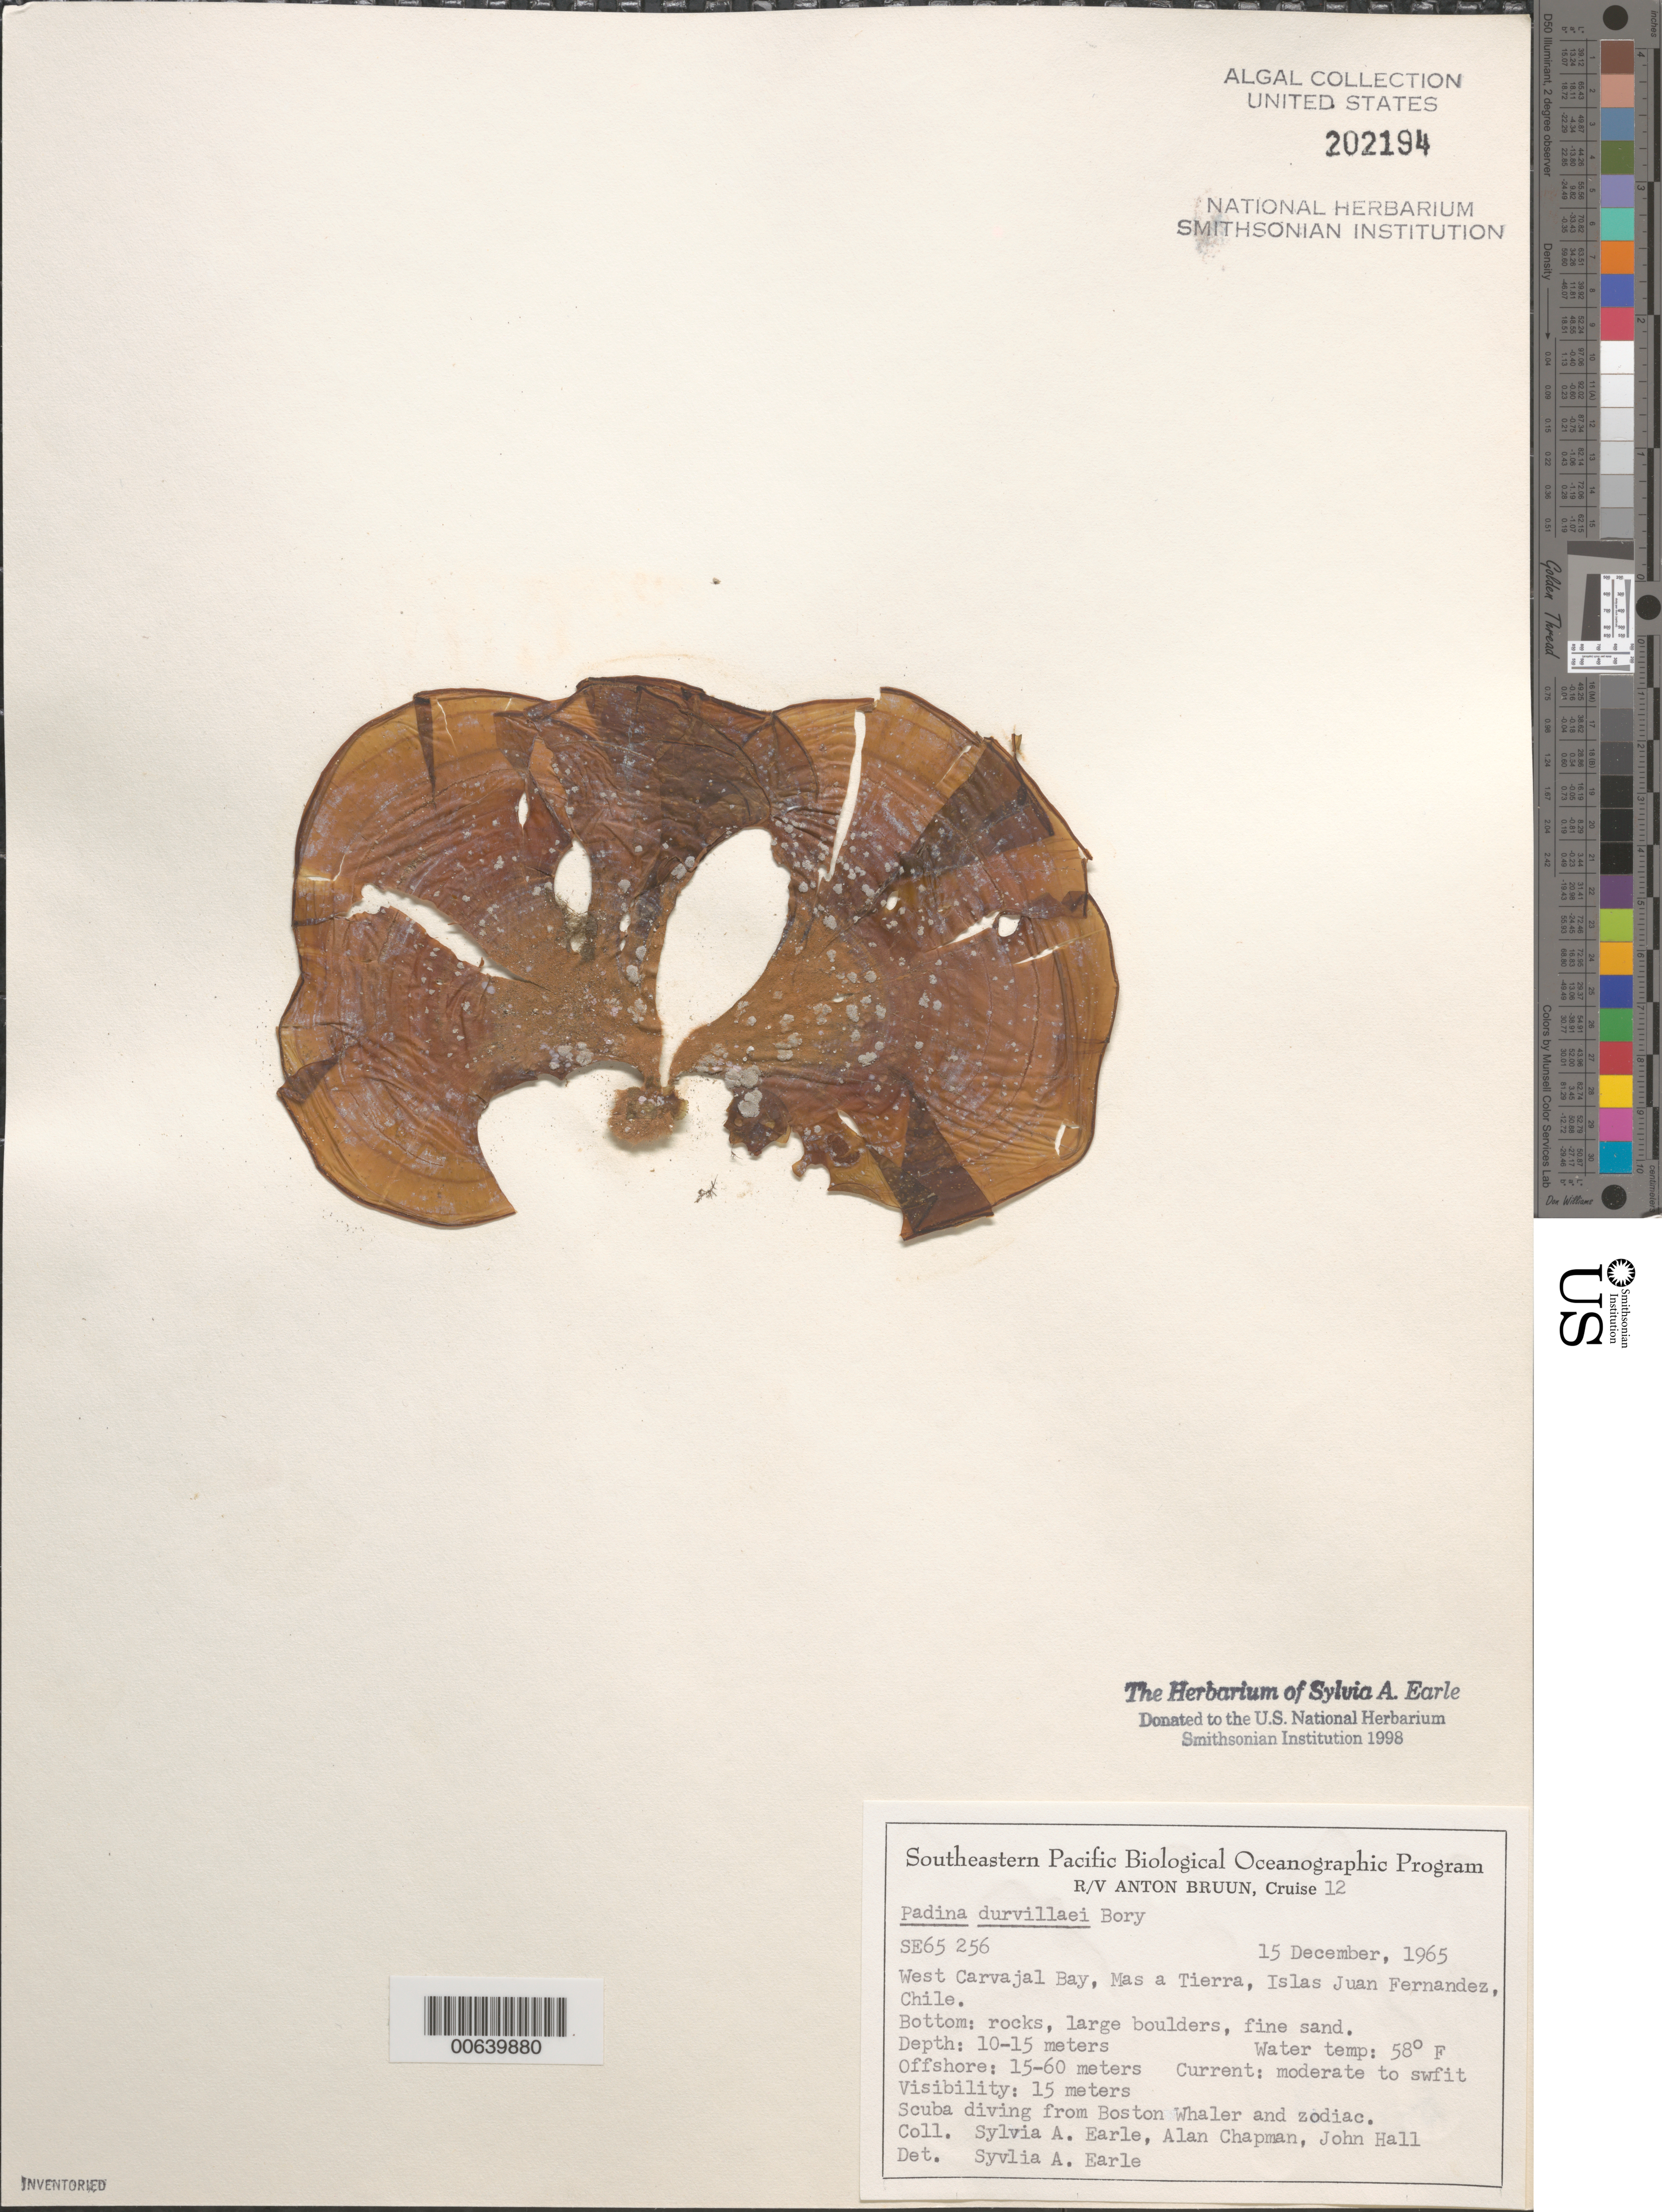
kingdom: Chromista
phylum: Ochrophyta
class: Phaeophyceae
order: Dictyotales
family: Dictyotaceae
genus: Padina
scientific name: Padina durvillaei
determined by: Earle, S. A.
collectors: S. A. Earle, A. Chapman & J. Hall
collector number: SE 65256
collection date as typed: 15 Dec 1965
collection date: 1965-12-15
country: Chile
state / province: Valparaíso (V)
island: Isla Más a Tierra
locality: West Carvajal Bay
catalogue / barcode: US 202194